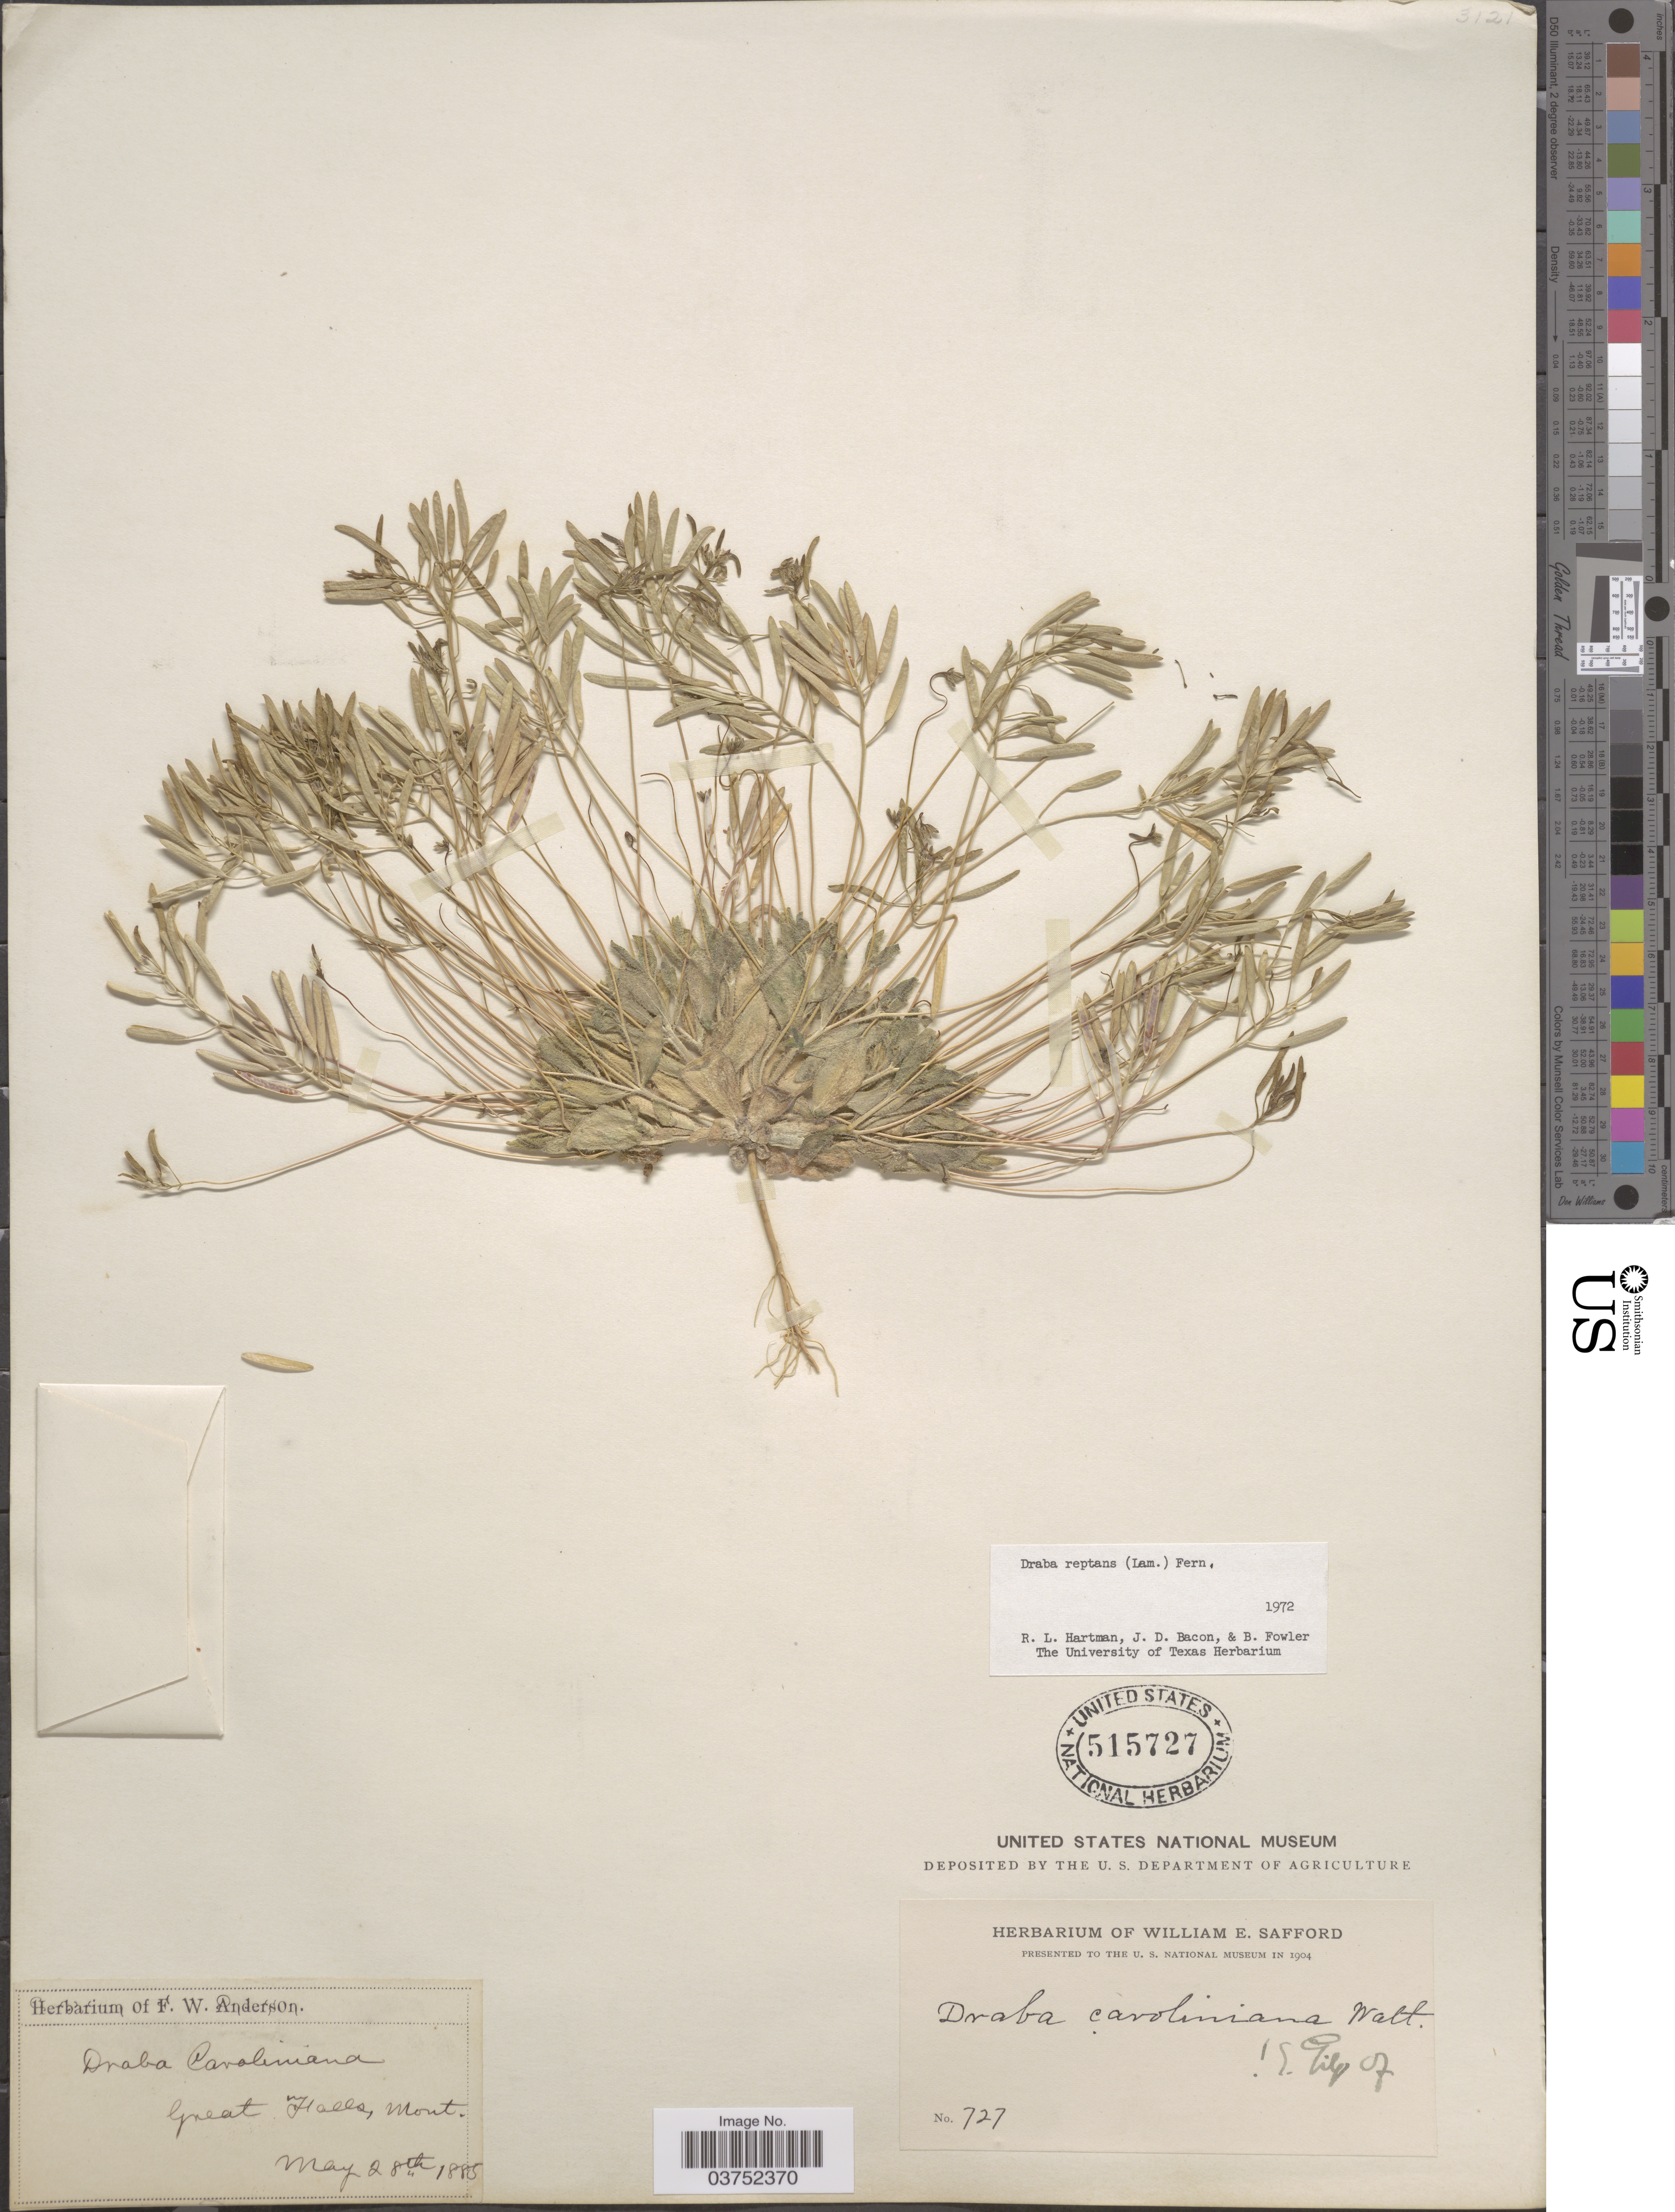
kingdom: Plantae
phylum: Tracheophyta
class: Magnoliopsida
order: Brassicales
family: Brassicaceae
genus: Draba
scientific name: Draba reptans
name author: (Lam.) Fernald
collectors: ex herb. F.W. Anderson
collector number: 727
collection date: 1885-05-28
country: United States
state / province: Montana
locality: Great Falls.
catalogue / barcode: US 515727